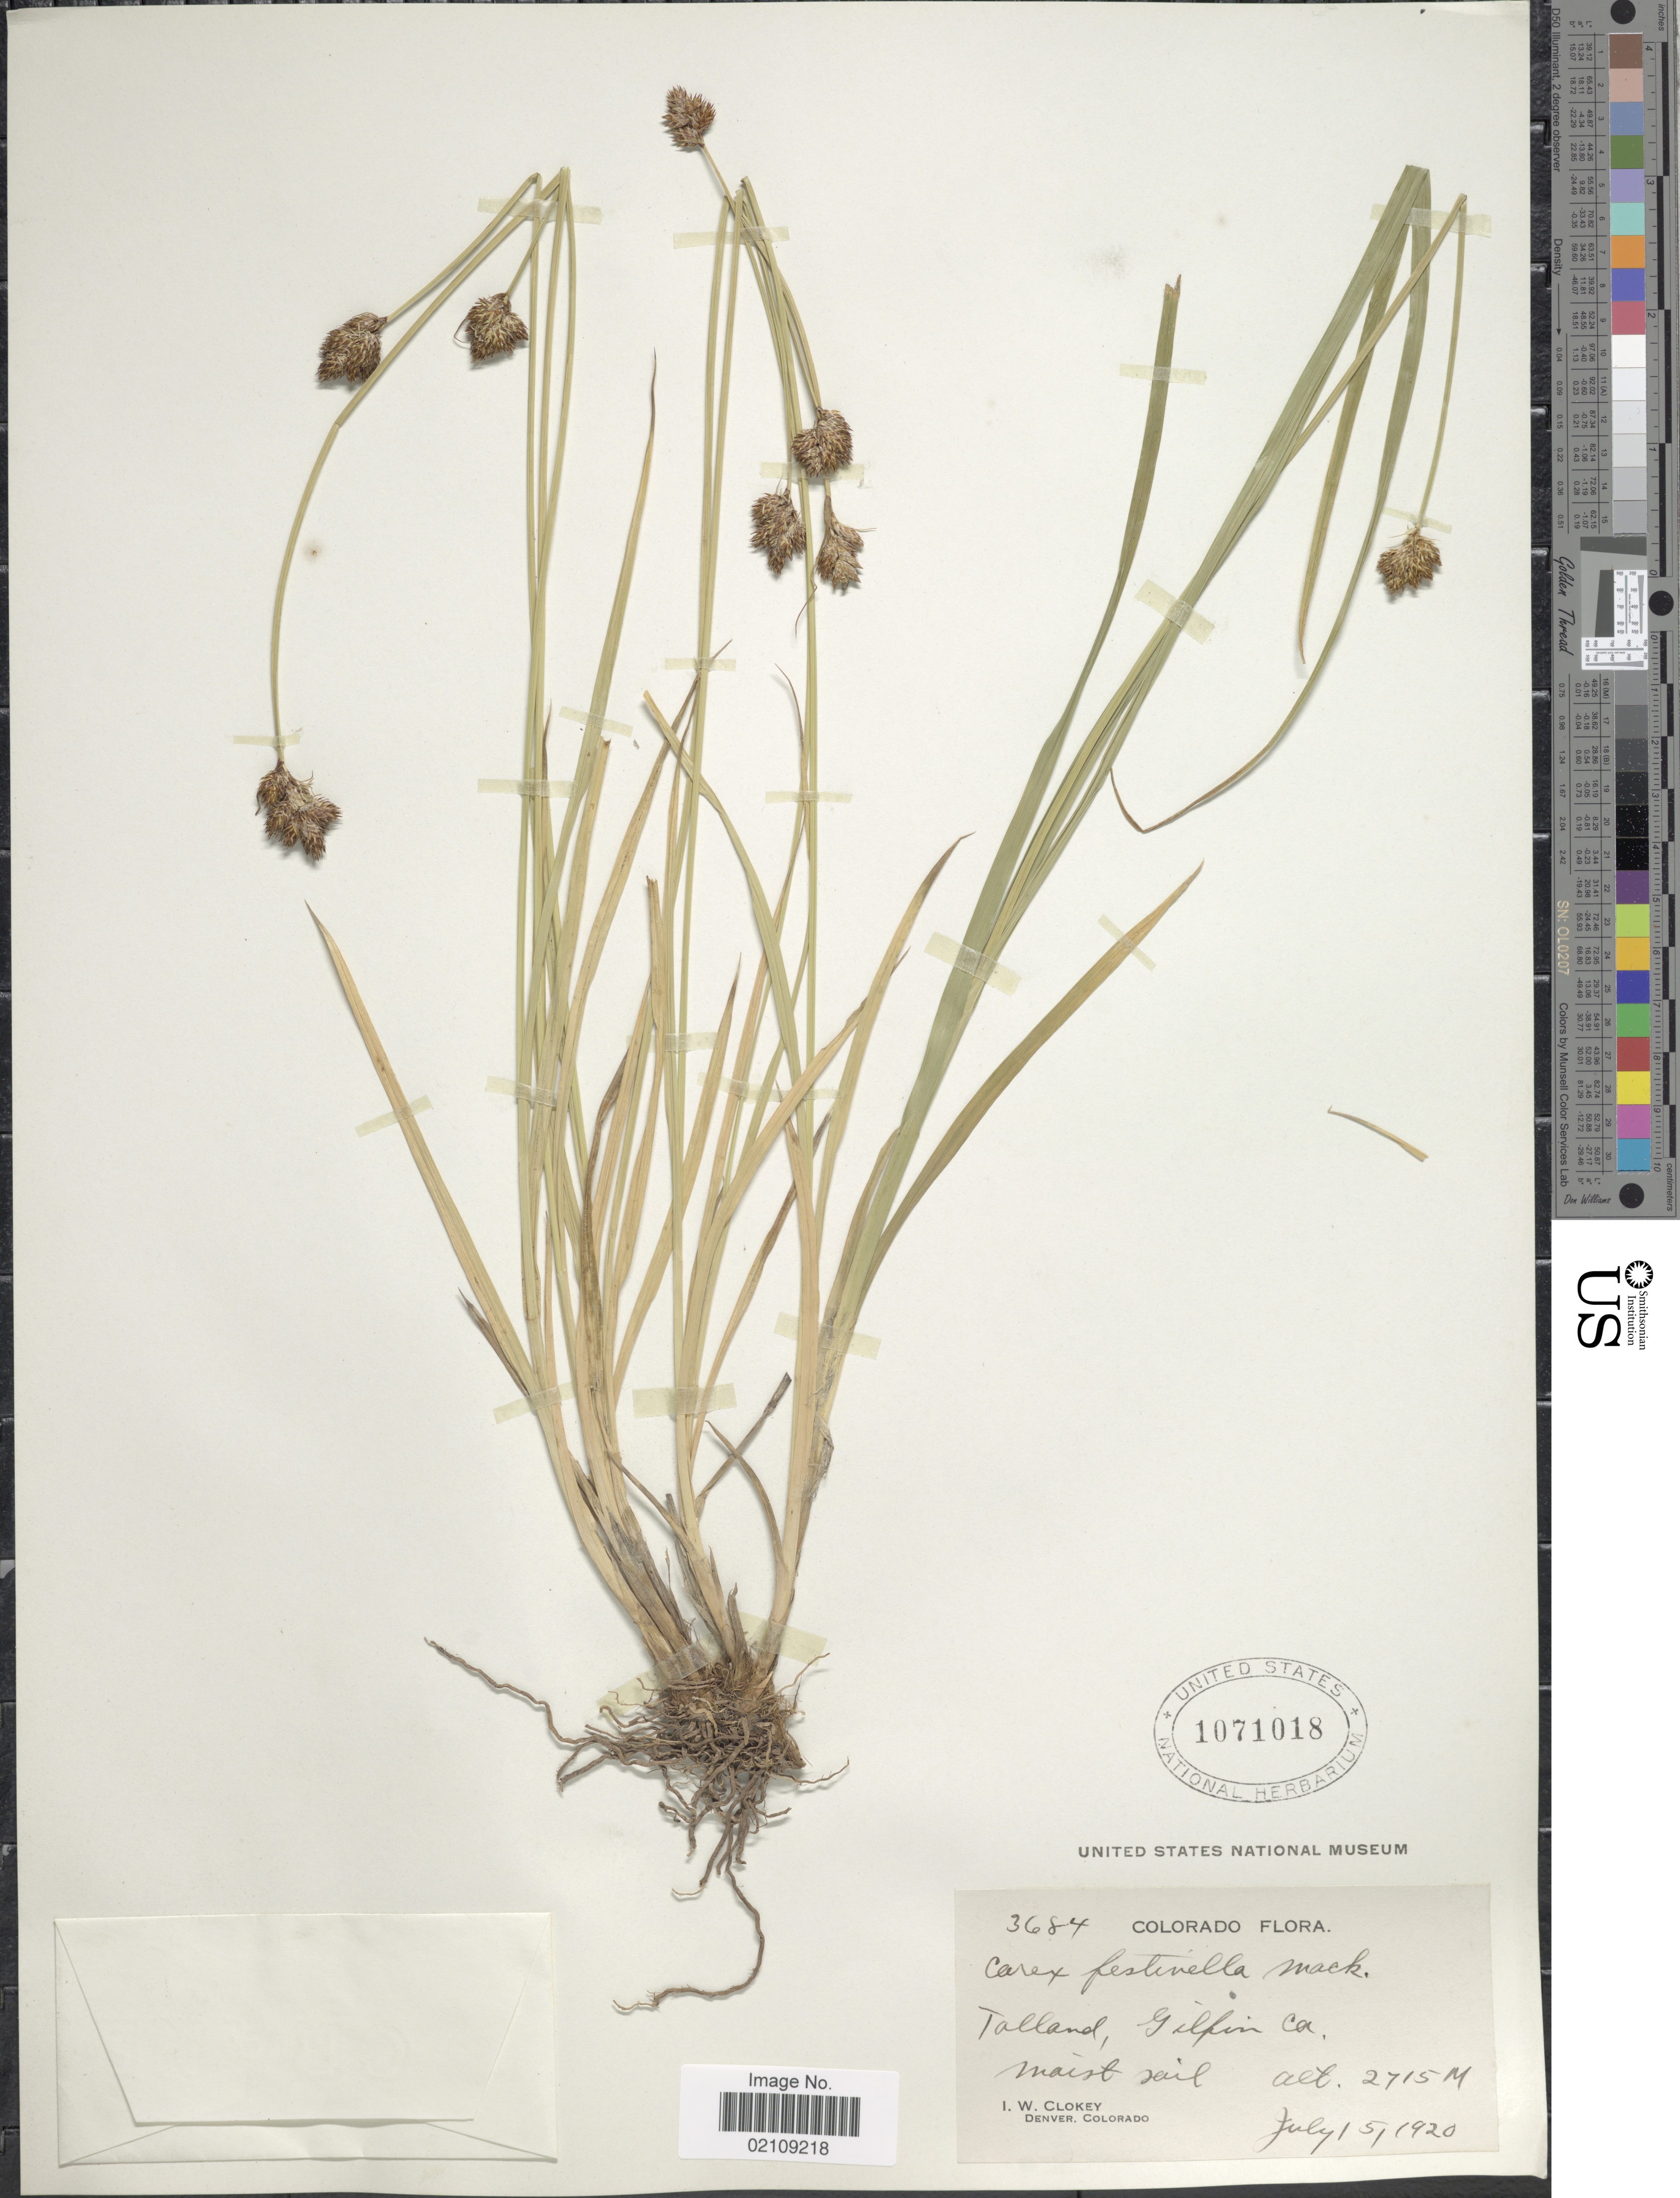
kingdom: Plantae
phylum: Tracheophyta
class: Liliopsida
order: Poales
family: Cyperaceae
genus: Carex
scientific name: Carex microptera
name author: Mack.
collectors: I. W. Clokey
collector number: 3684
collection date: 1920-07-15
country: United States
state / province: Colorado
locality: Tallard, Gilpin Co, Moist soil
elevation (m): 2715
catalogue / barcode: US 1071018